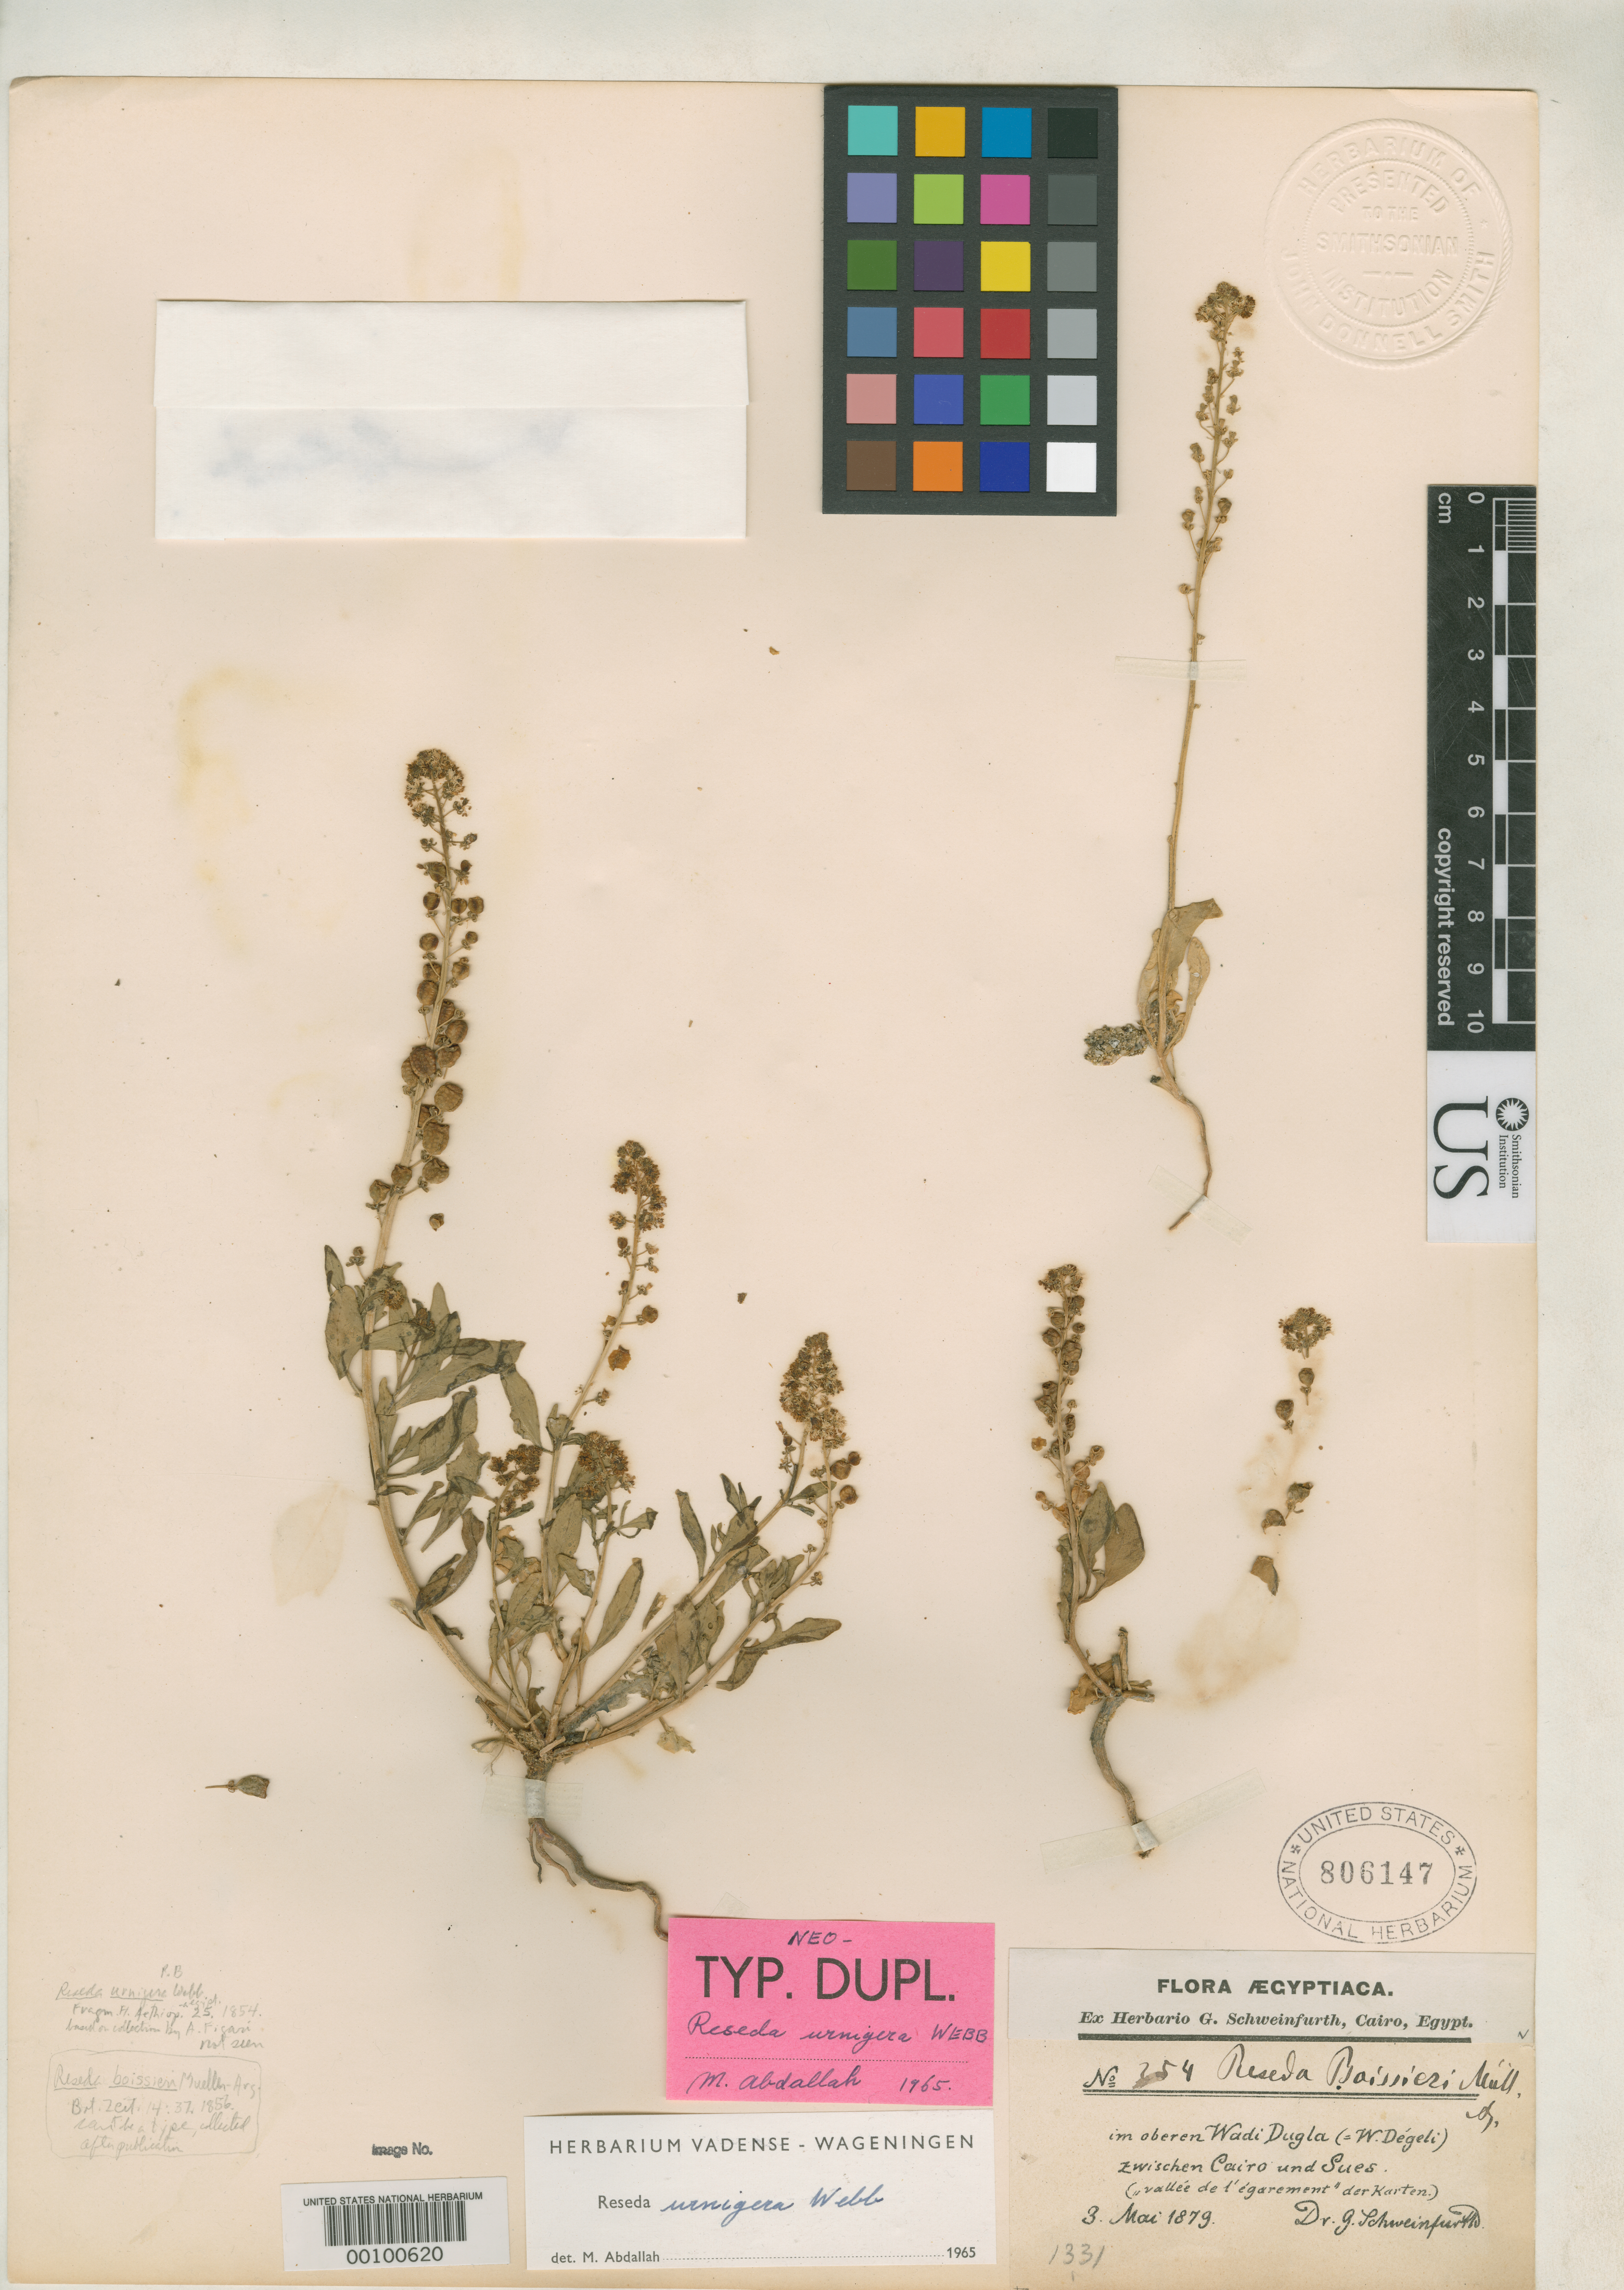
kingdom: Plantae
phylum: Tracheophyta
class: Magnoliopsida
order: Brassicales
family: Resedaceae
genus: Reseda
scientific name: Reseda urnigera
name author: Webb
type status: Isoneotype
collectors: G. A. Schweinfurth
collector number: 254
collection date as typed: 03 May 1879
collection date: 1879-05-03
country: Egypt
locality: Im oberen Wadi Dugla zwishen Cairo und Sues.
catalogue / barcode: US 806147